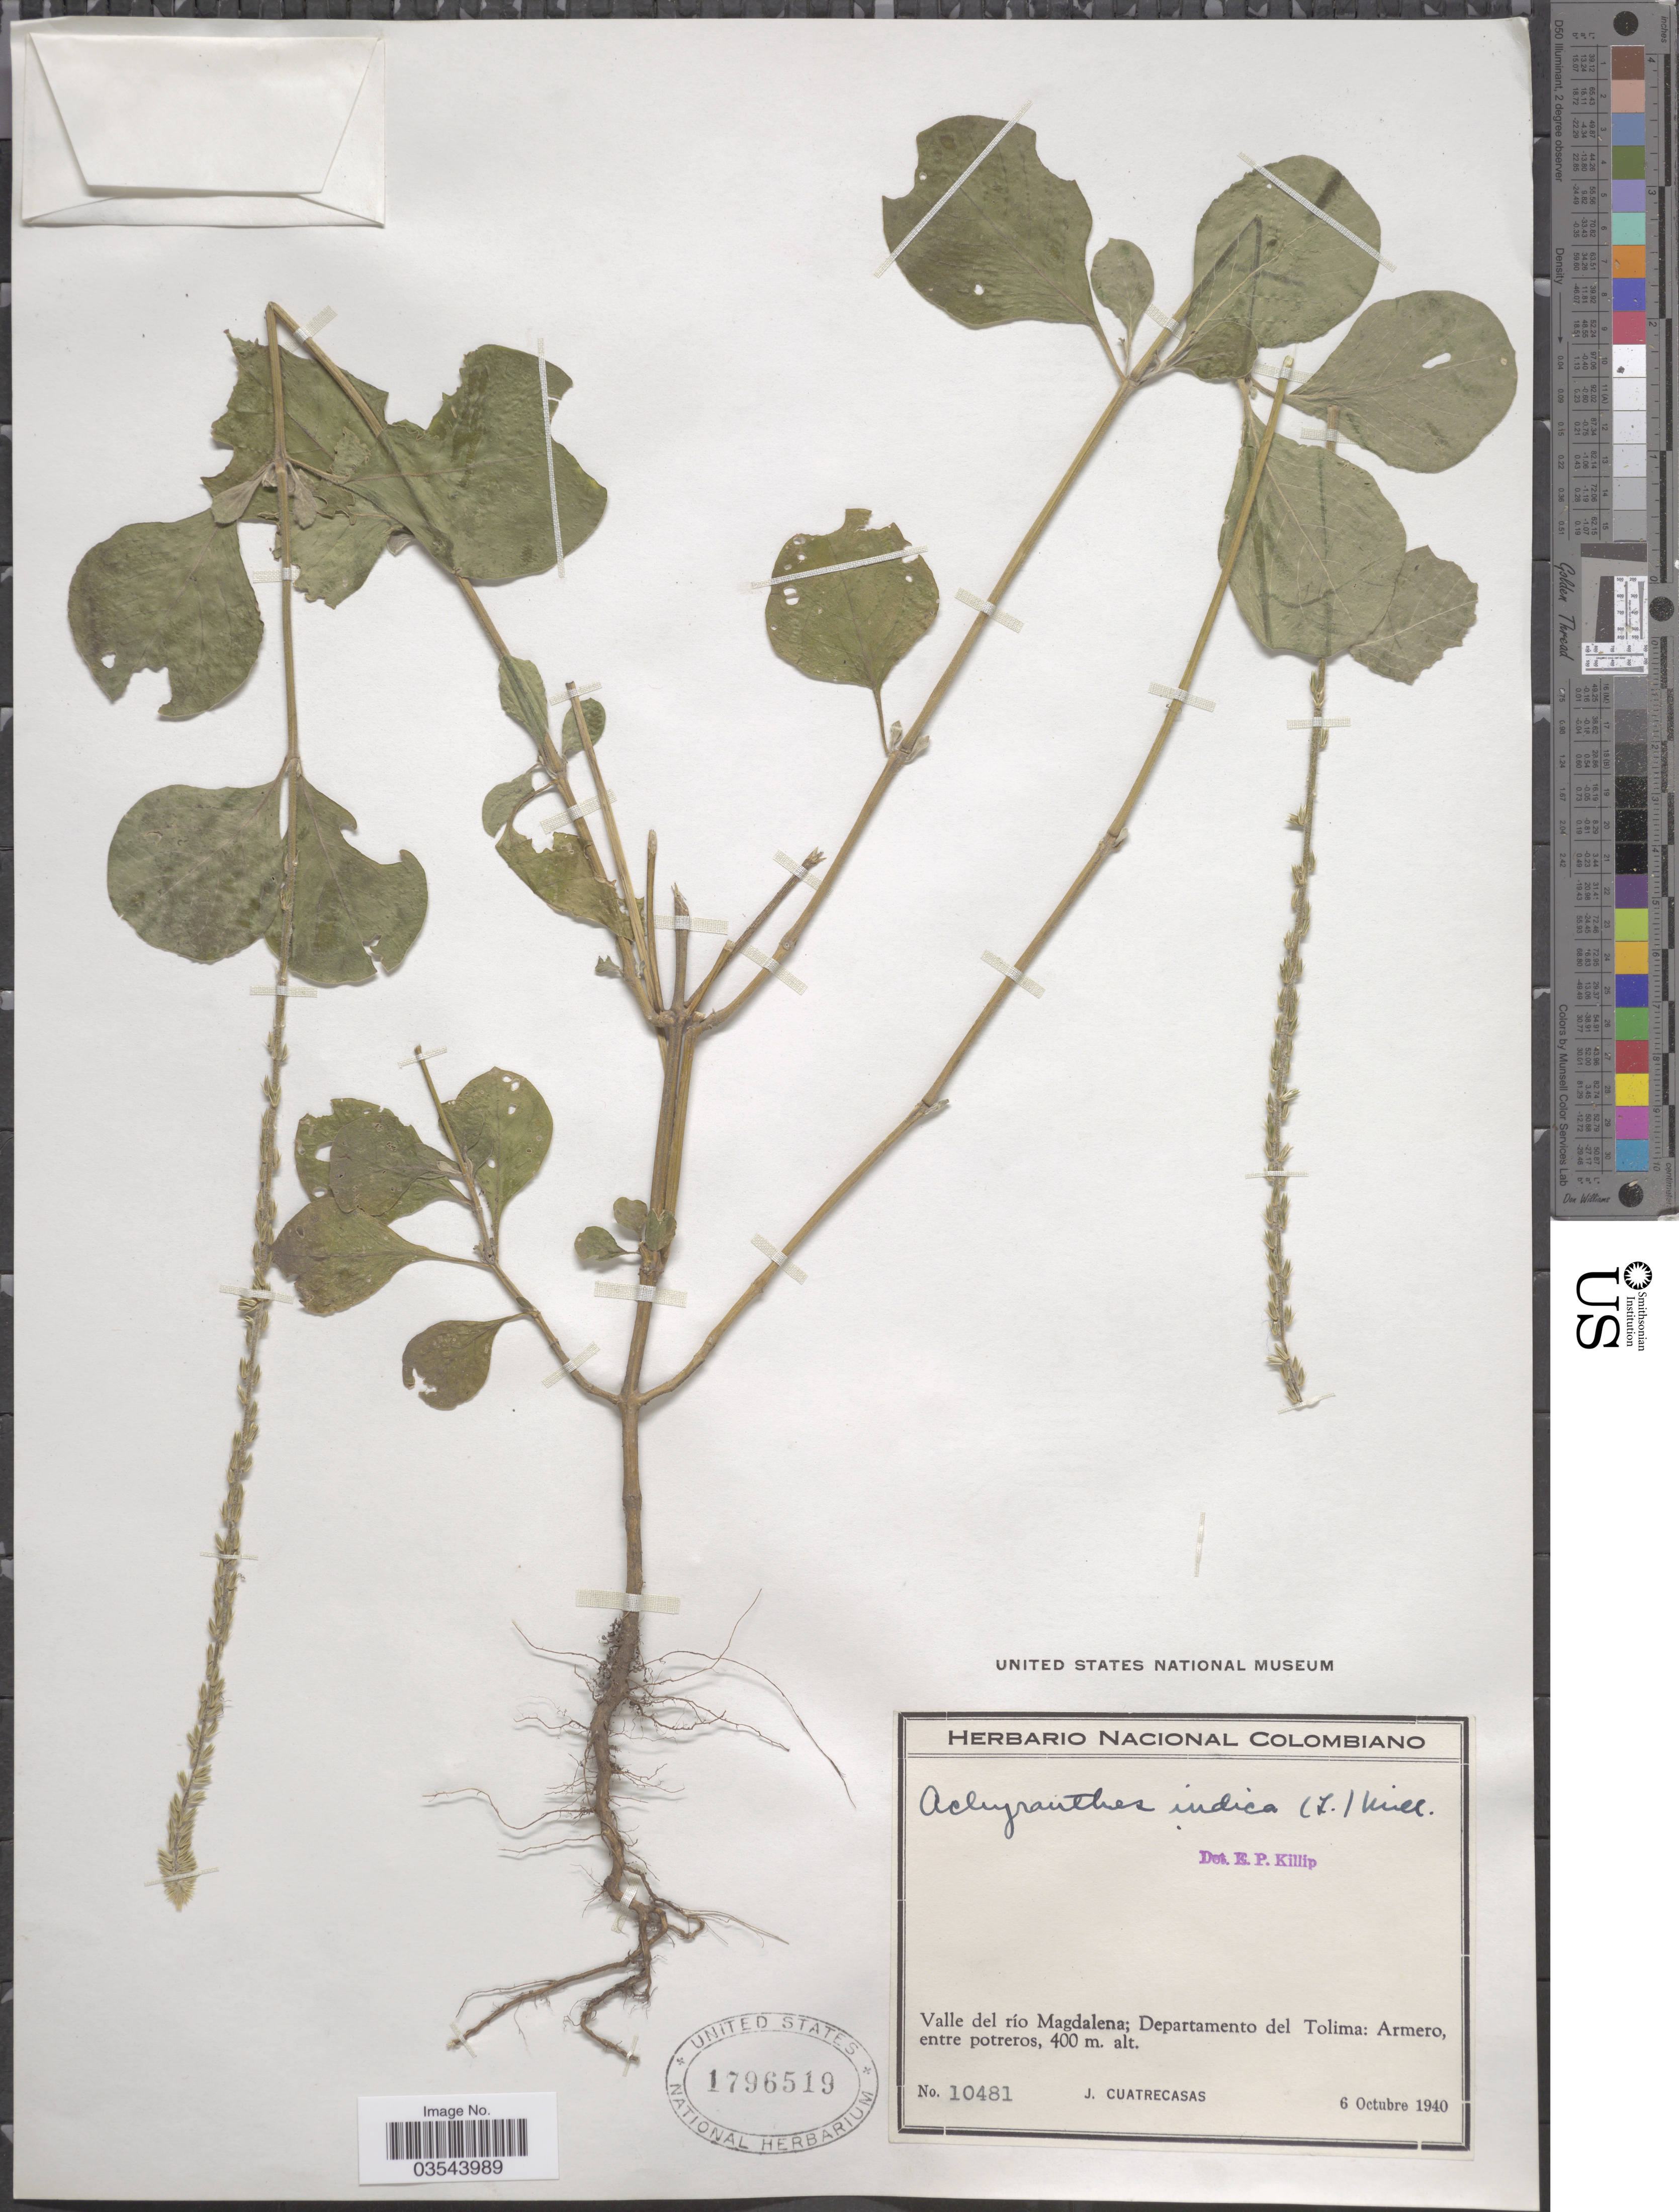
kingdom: Plantae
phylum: Tracheophyta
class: Magnoliopsida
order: Caryophyllales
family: Amaranthaceae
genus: Achyranthes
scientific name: Achyranthes indica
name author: (L.) Mill.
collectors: J. Cuatrecasas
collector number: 10481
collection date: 1940-10-06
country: Colombia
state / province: Tolima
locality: Valle del río Magdalena; Departamento del Tolima: Armero, entre potreros.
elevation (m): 400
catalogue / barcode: US 1796519